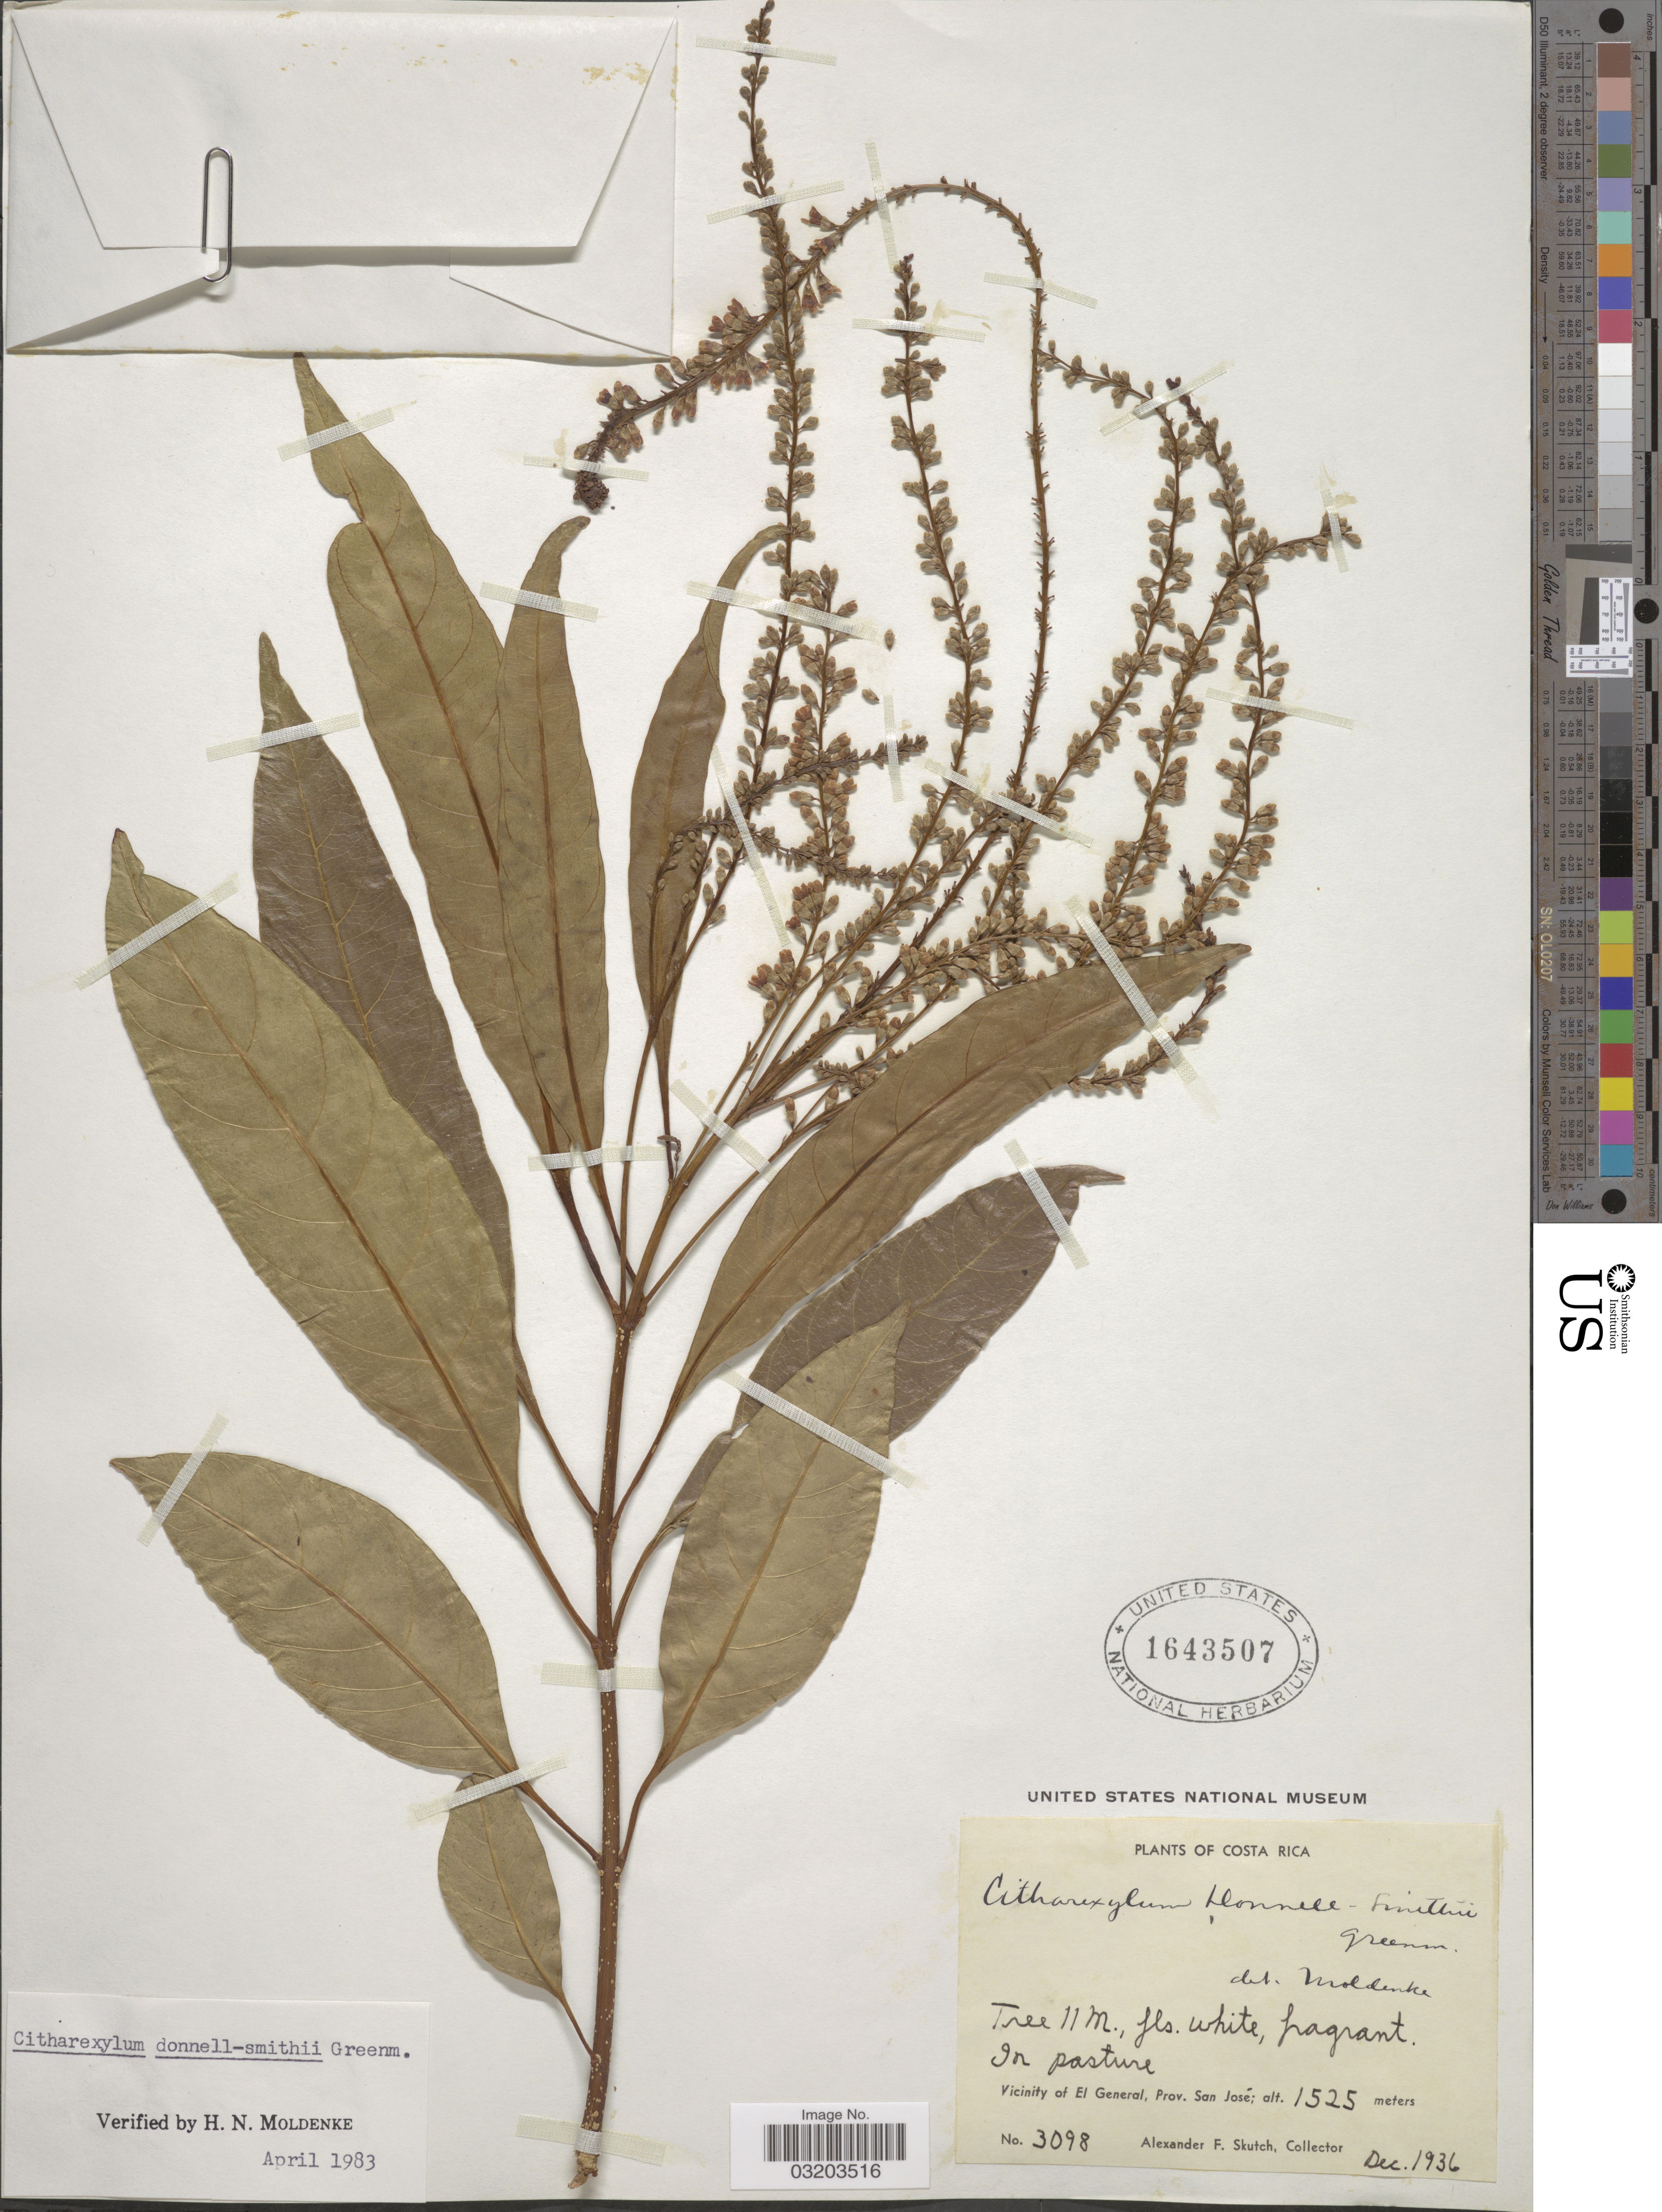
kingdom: Plantae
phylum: Tracheophyta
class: Magnoliopsida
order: Lamiales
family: Verbenaceae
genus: Citharexylum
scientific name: Citharexylum donnell-smithii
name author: Greenm.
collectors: A. F. Skutch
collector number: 3098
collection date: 1936-12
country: Costa Rica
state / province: San José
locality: Vicinity of El General.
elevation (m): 1525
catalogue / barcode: US 1643507